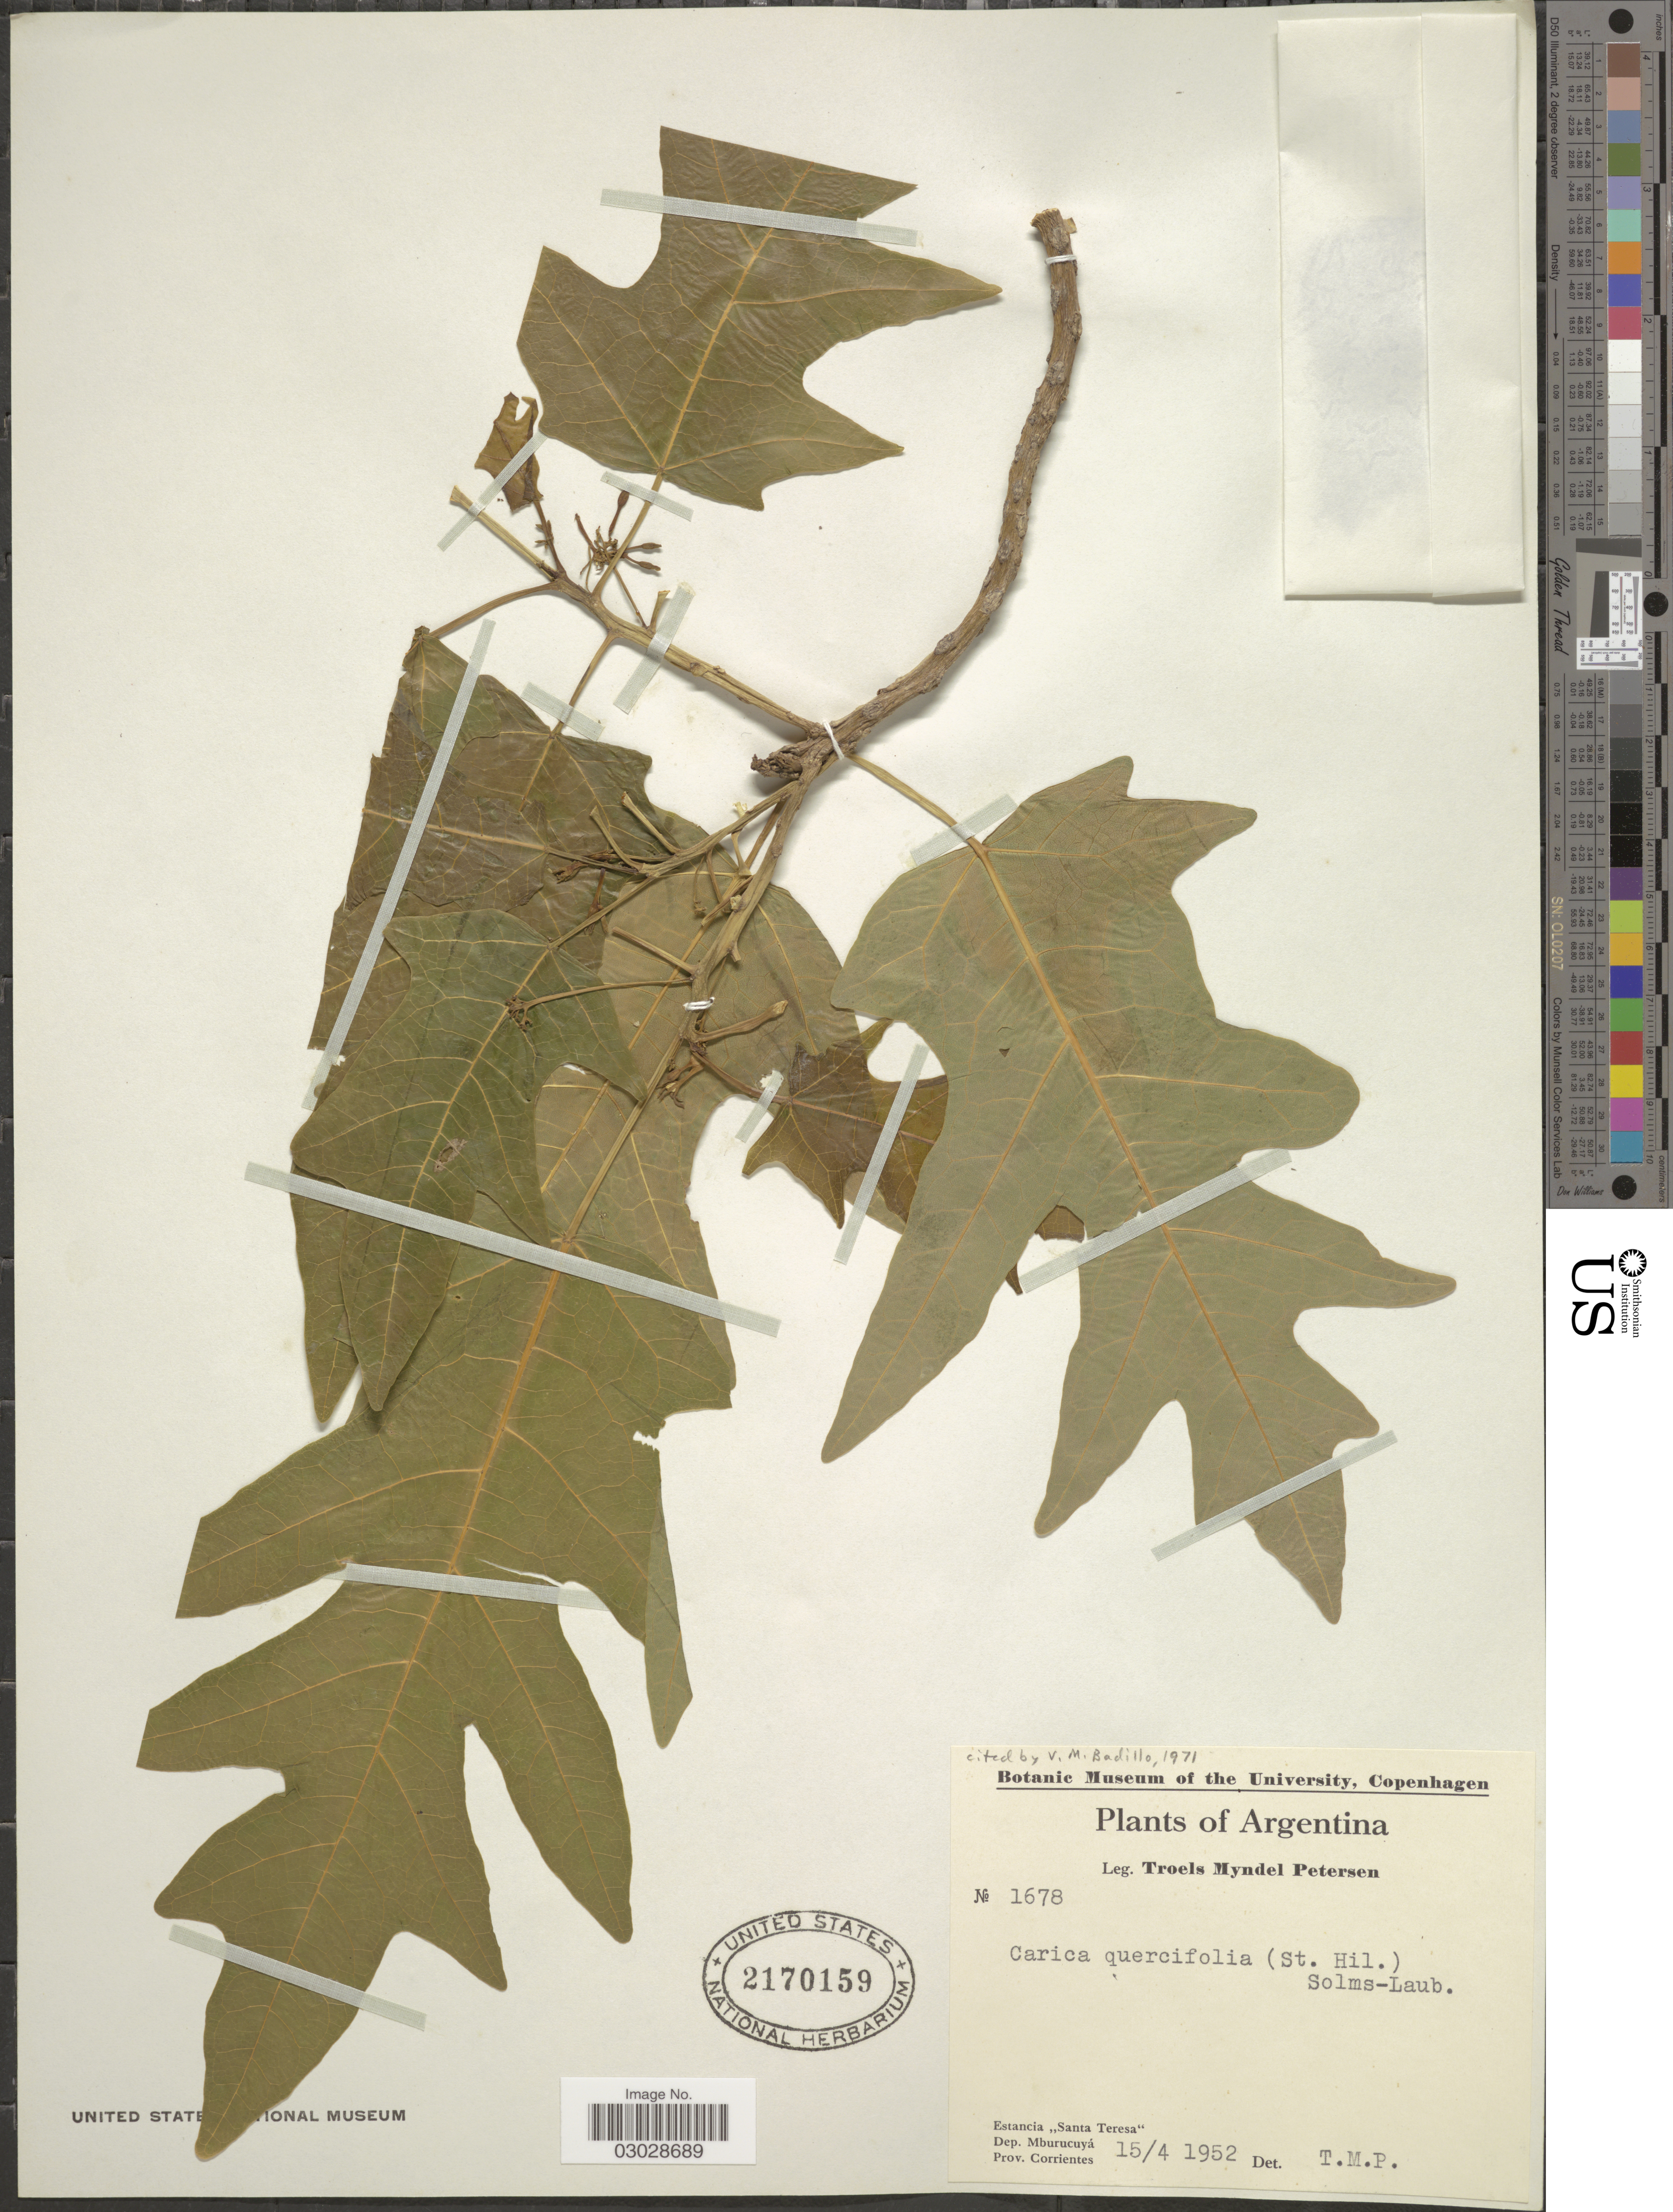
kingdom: Plantae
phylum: Tracheophyta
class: Magnoliopsida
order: Brassicales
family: Caricaceae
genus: Vasconcellea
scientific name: Vasconcellea quercifolia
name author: A. St.-Hil.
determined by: Strong, M. T., (US), Smithsonian Institution - National Museum of Natural History (UNITED STATES)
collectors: T. M. Petersen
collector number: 1678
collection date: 1952-04-15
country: Argentina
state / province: Corrientes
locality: Estancia "Santa Teresa", Dep. Mburucuyá.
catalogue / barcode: US 2170159